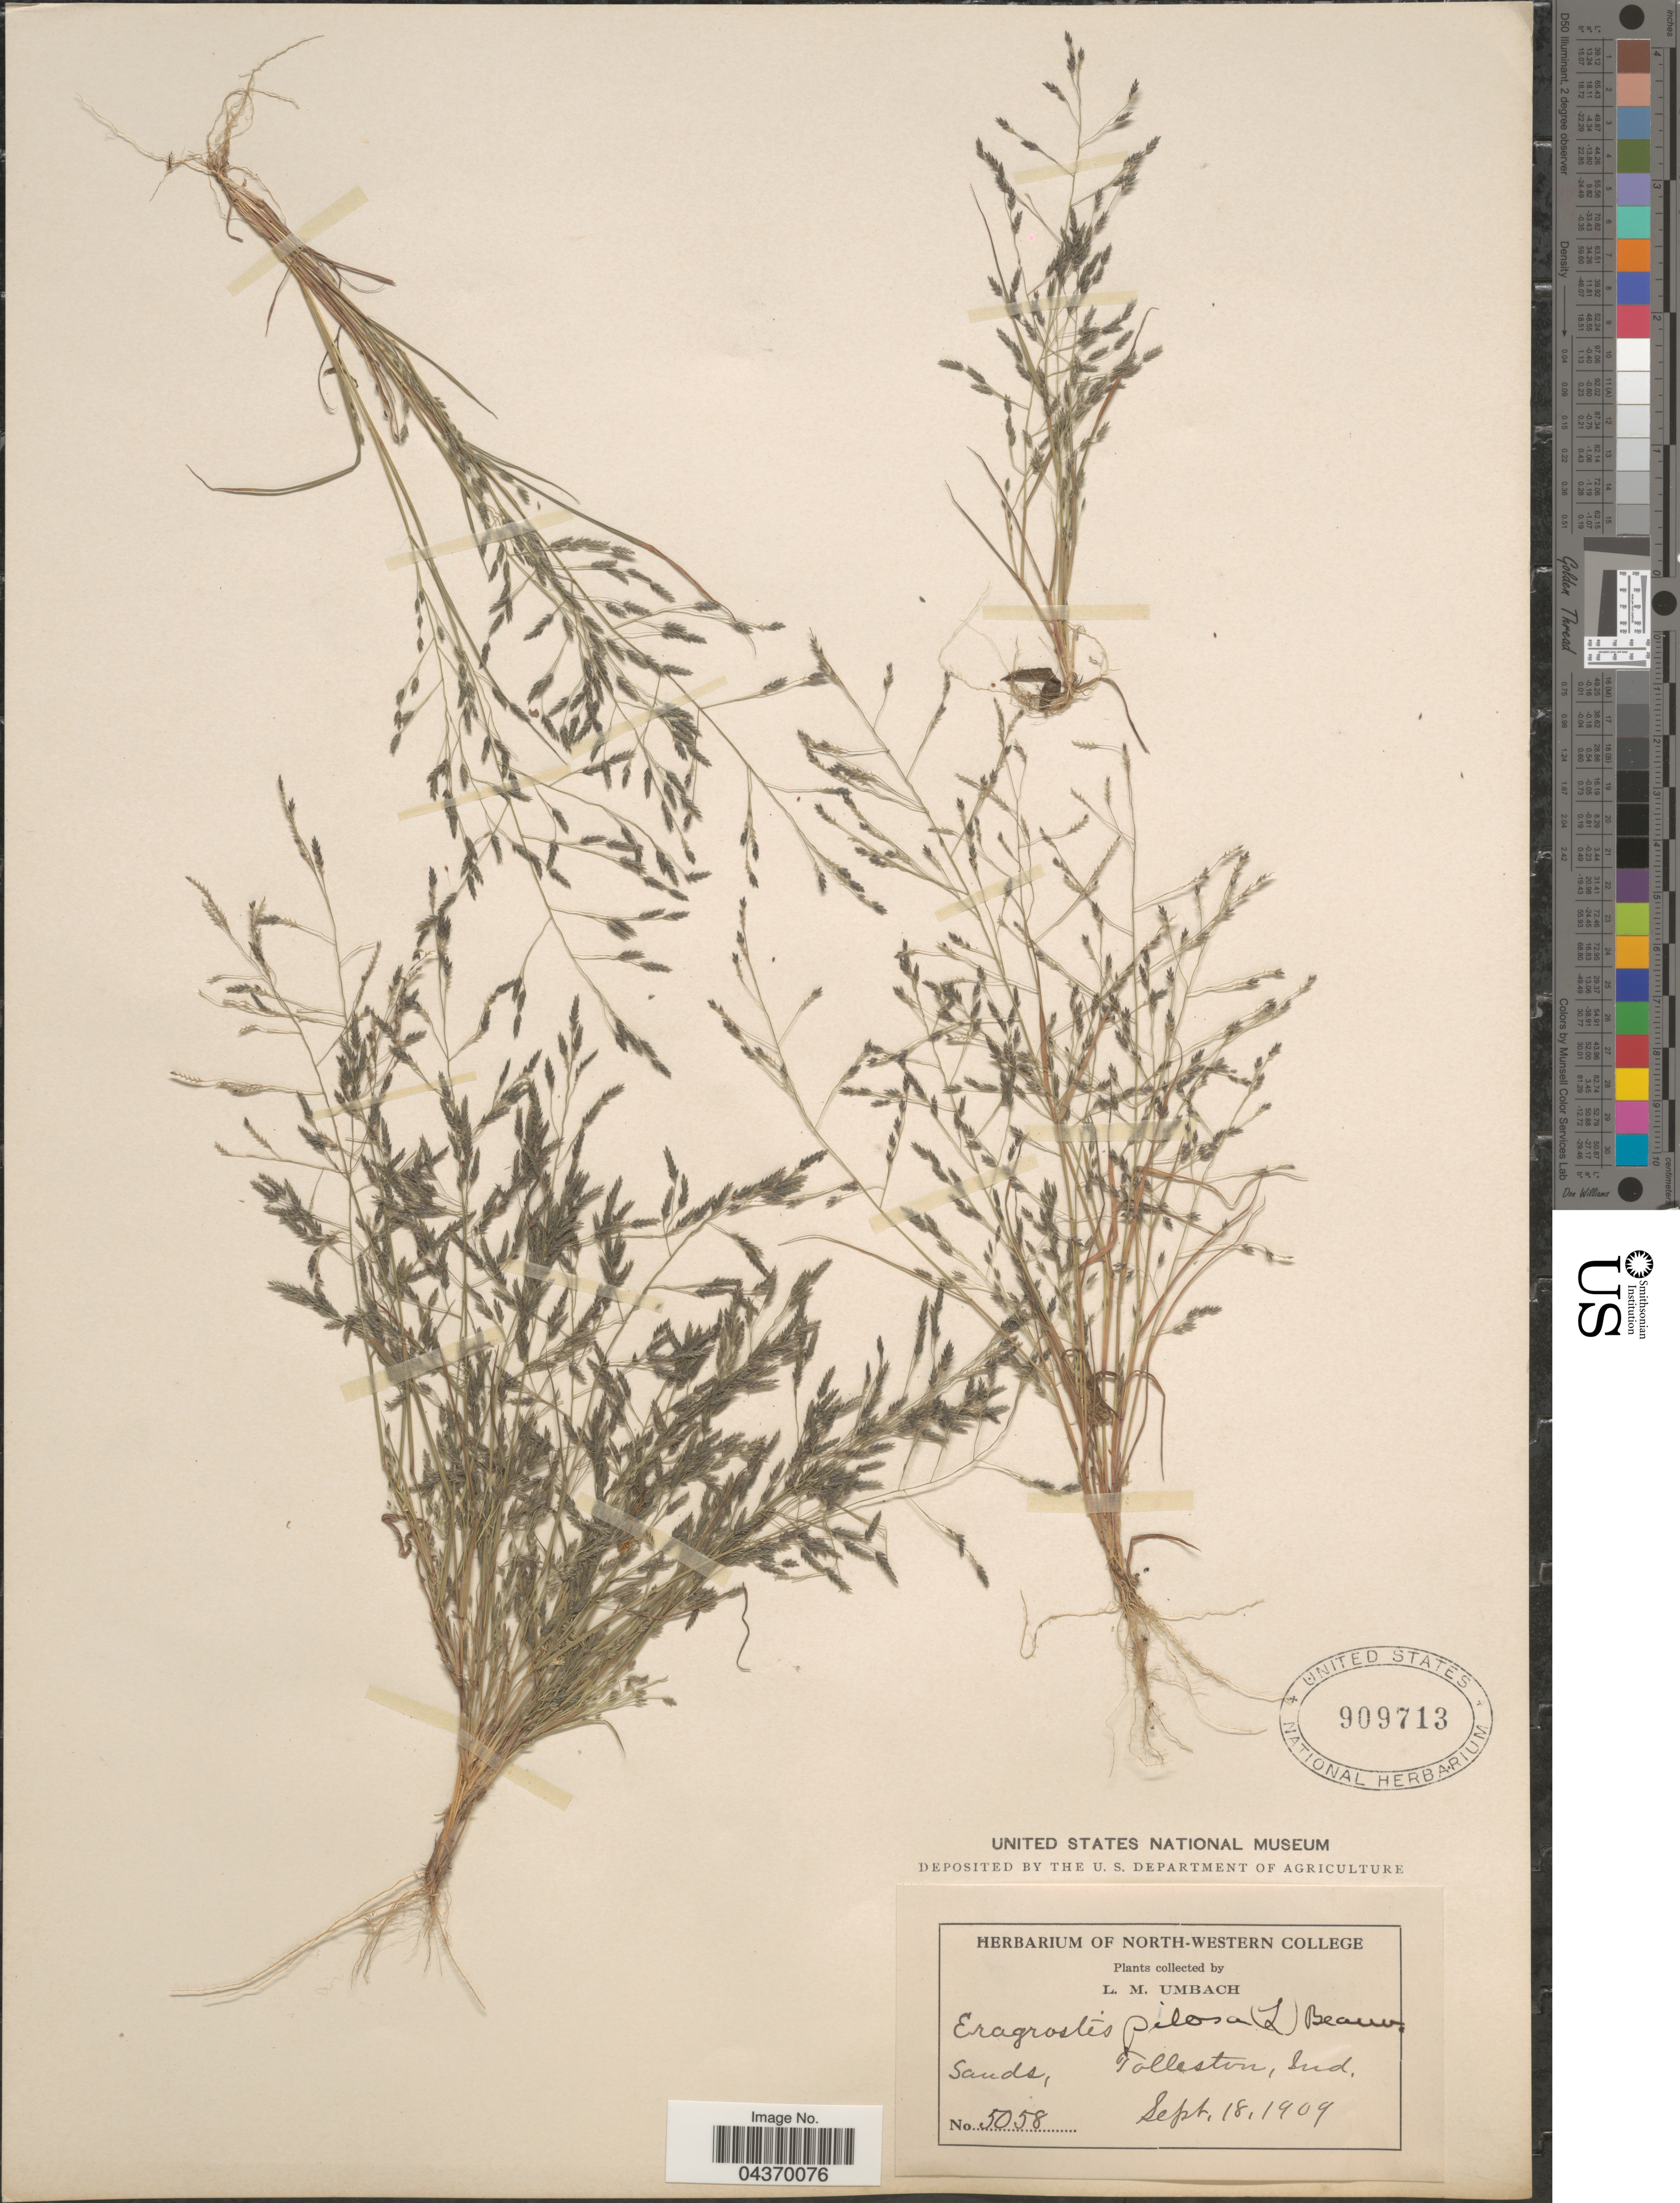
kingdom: Plantae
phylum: Tracheophyta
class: Liliopsida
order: Poales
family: Poaceae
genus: Eragrostis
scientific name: Eragrostis pectinacea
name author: (Michx.) Nees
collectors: L. M. Umbach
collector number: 5058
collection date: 1909-09-18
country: United States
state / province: Indiana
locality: Sands, Tolleston.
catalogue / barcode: US 909713